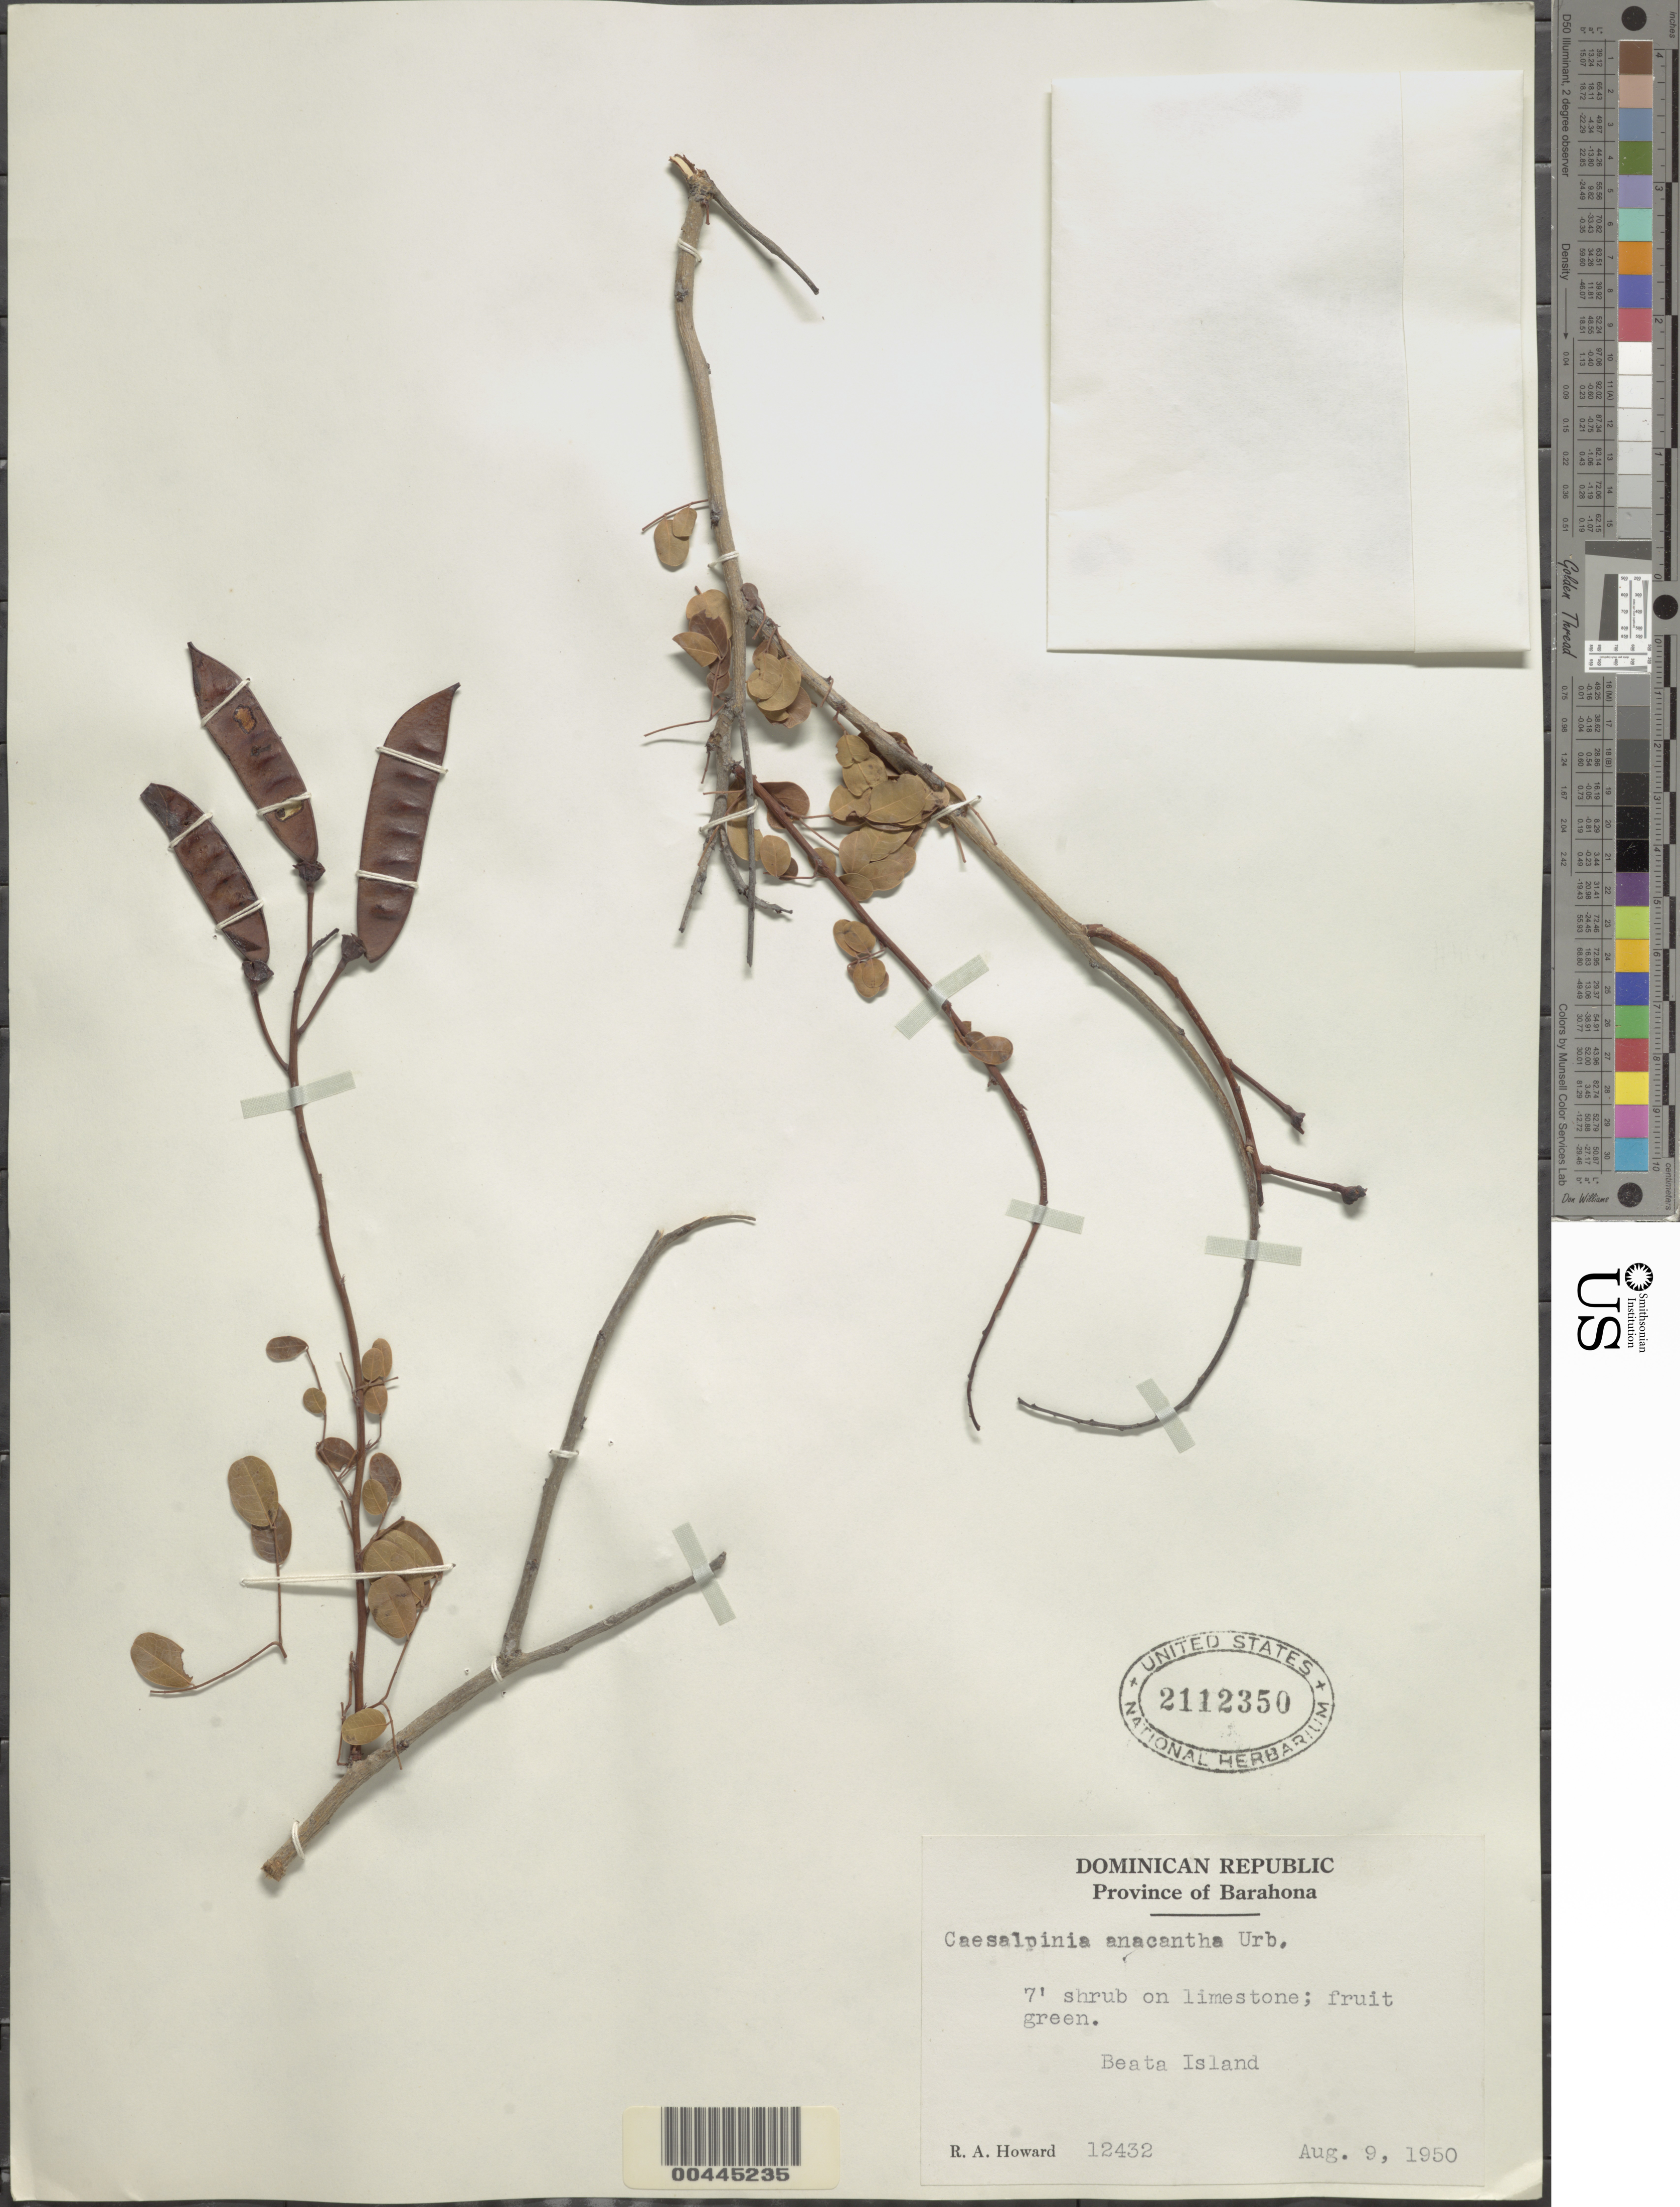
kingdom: Plantae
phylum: Tracheophyta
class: Magnoliopsida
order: Fabales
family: Fabaceae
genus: Caesalpinia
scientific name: Caesalpinia anacantha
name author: Urb.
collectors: R. A. Howard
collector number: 12432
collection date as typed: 09 Aug 1950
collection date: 1950-08-09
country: Dominican Republic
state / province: Barahona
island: Hispaniola Island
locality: Beata island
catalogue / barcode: US 2112350